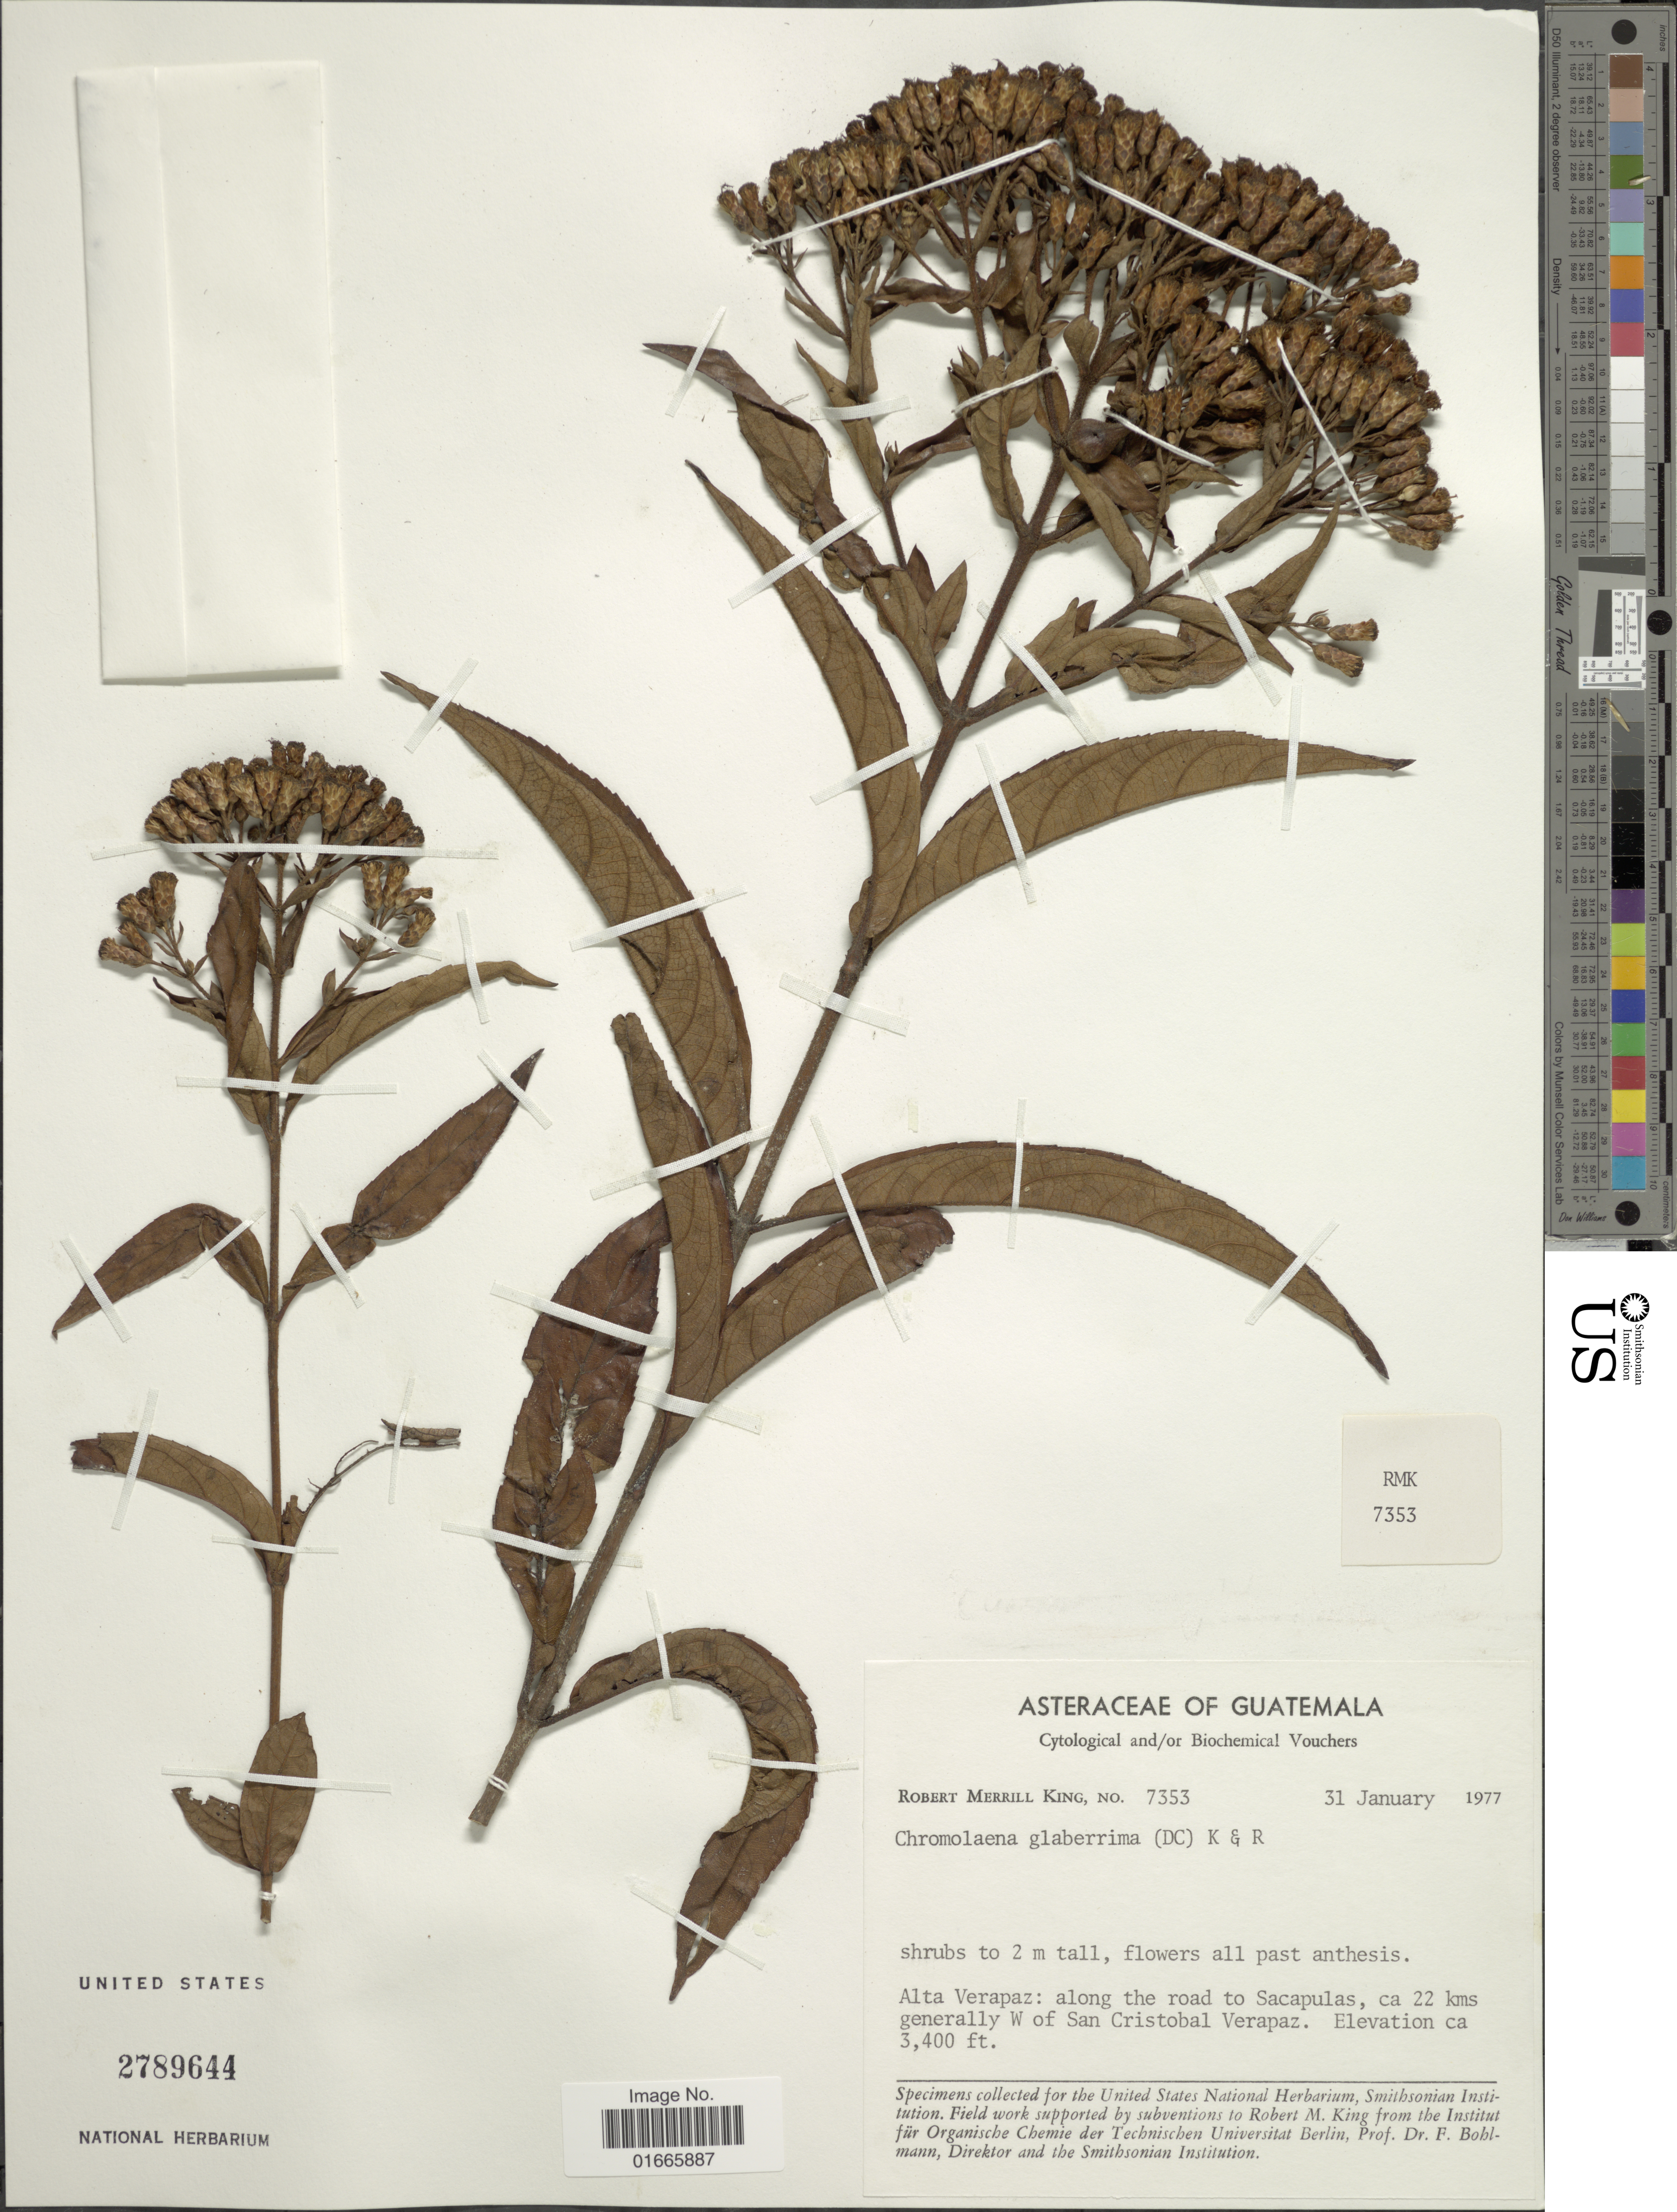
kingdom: Plantae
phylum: Tracheophyta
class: Magnoliopsida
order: Asterales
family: Asteraceae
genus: Chromolaena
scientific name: Chromolaena glaberrima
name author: (DC.) R.M. King & H. Rob.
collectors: R. M. King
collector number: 7353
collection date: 1977-01-31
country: Guatemala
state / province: Alta Verapaz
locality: Alta Verapaz: along the road to Sacapulas, ca 22 kms generally W of San Cristobal Verapaz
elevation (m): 1036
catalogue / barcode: US 2789644